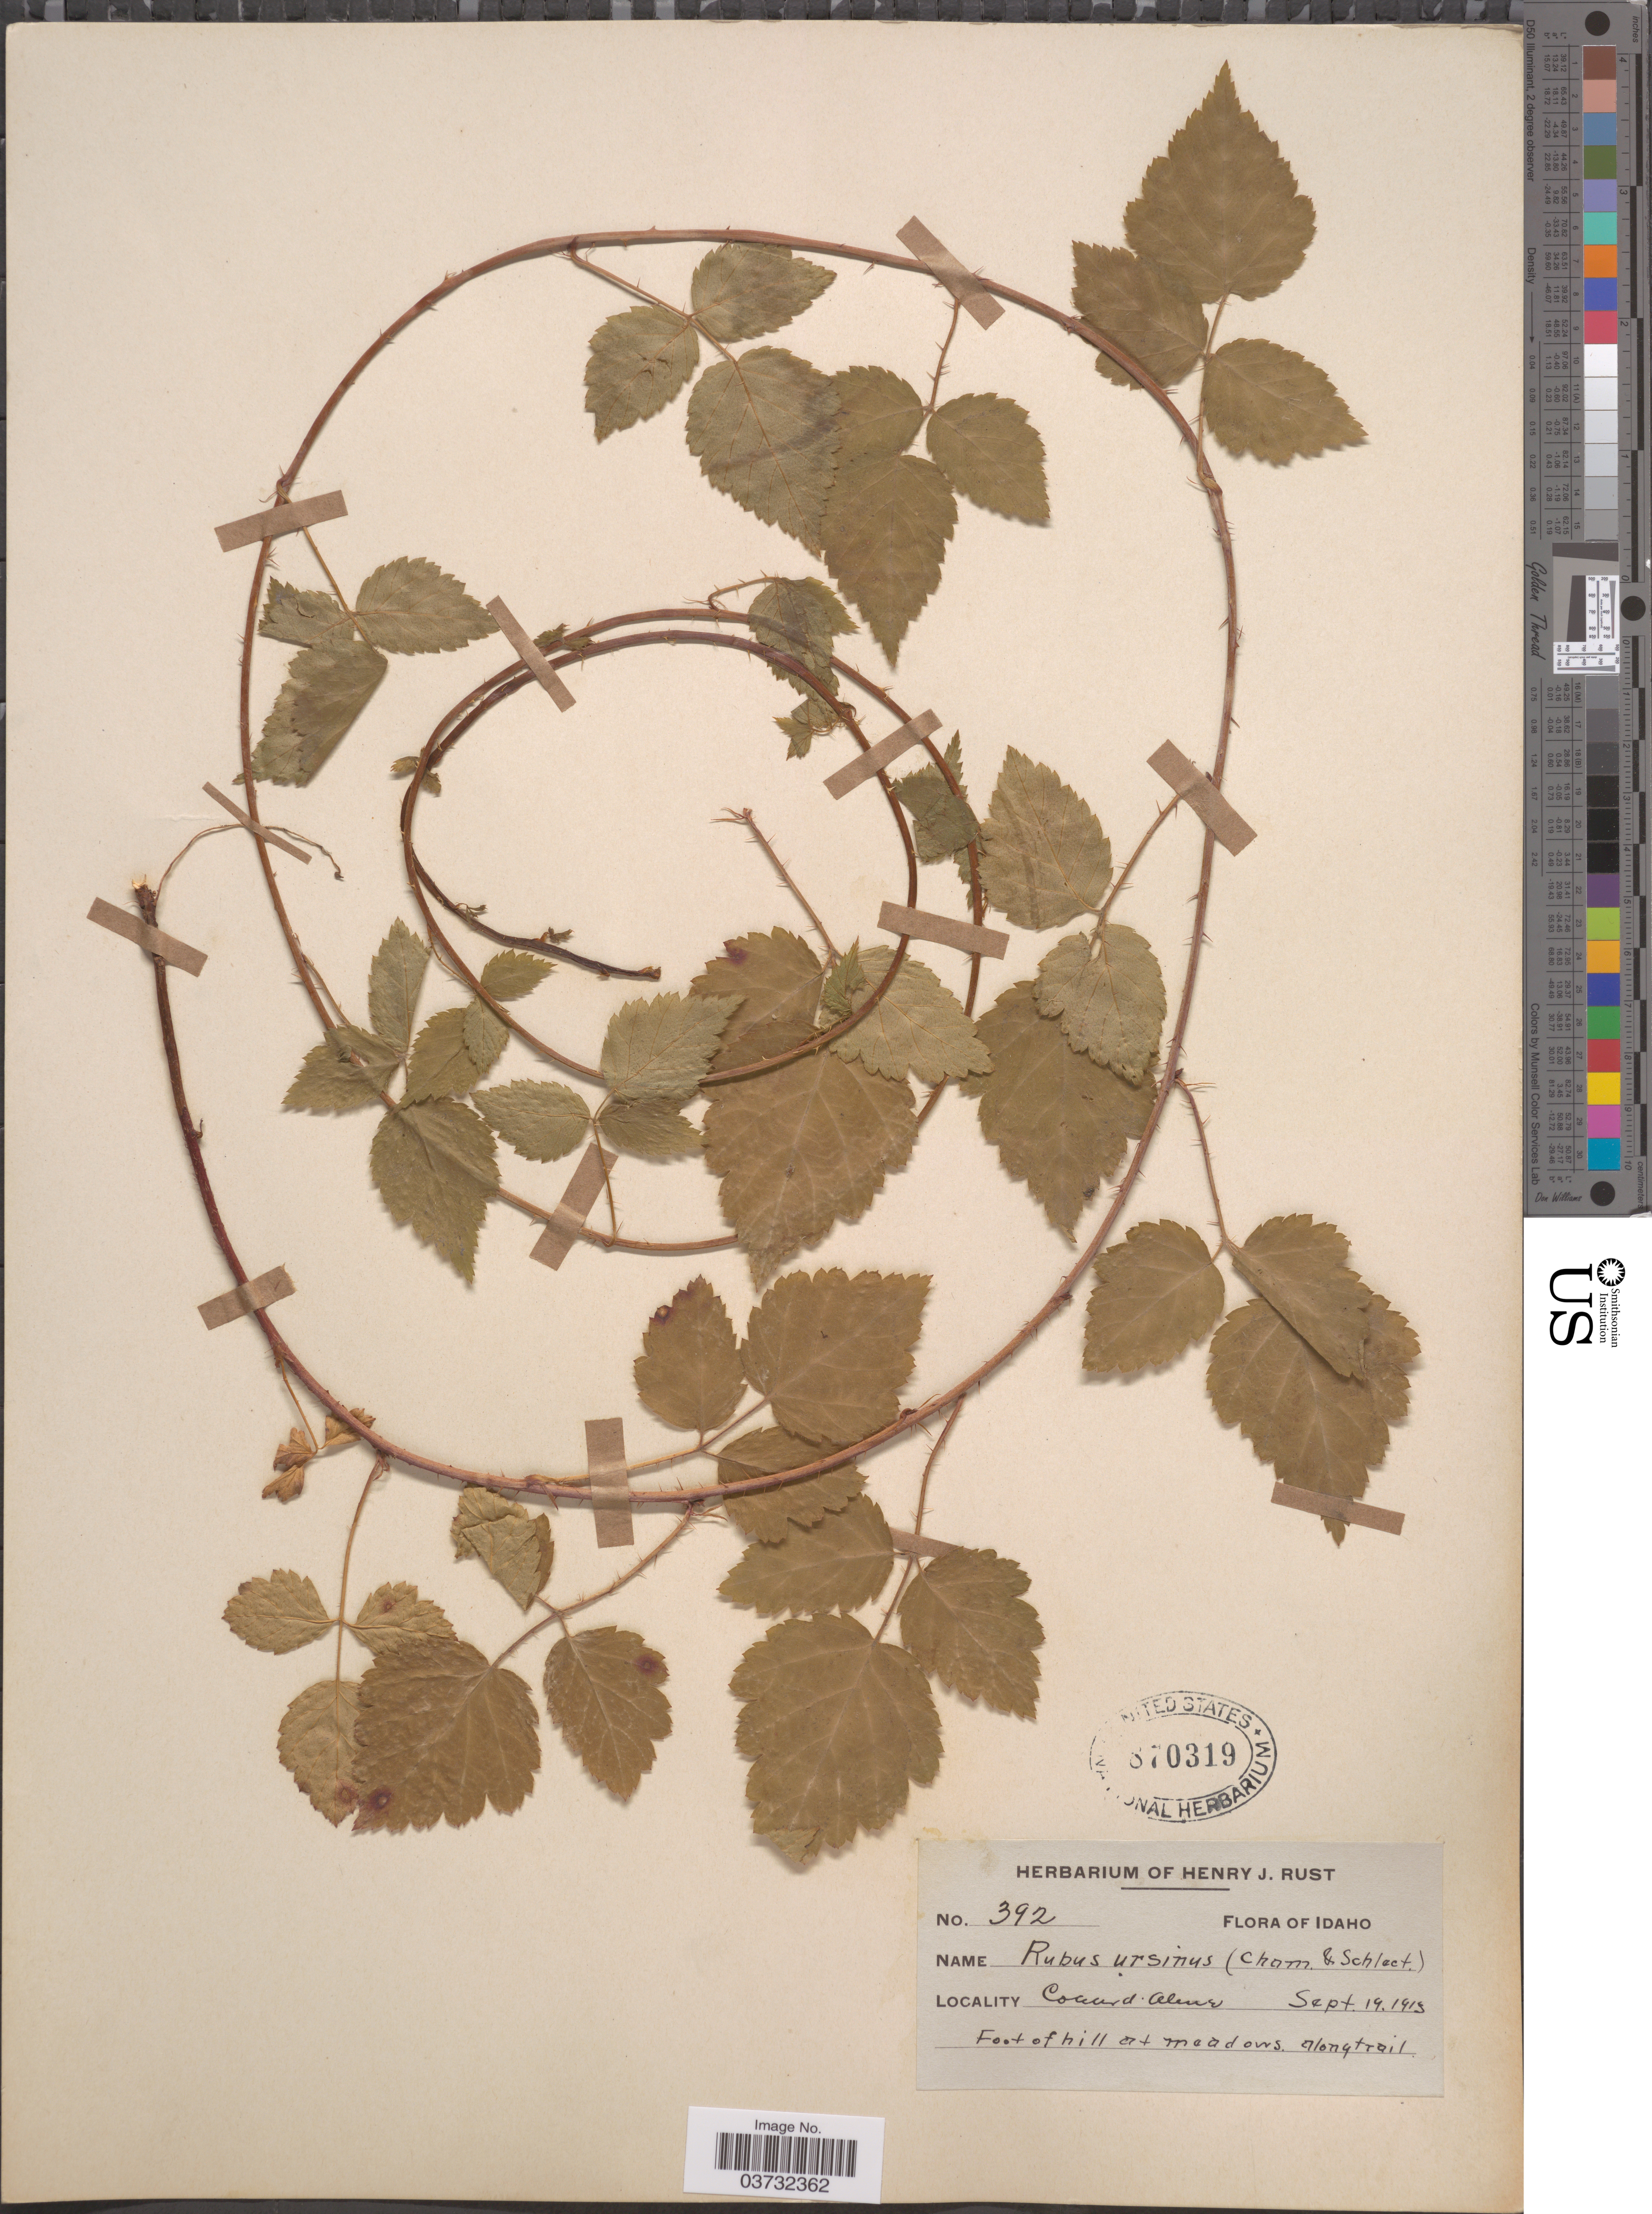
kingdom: Plantae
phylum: Tracheophyta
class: Magnoliopsida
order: Rosales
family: Rosaceae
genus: Rubus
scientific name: Rubus ursinus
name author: (Schltdl.) Cham.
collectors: ex herb. Henry J. Rust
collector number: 392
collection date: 1913-09-19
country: United States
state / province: Idaho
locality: Coeur d'Alene. Foot of hill at meadows along trail.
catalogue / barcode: US 870319